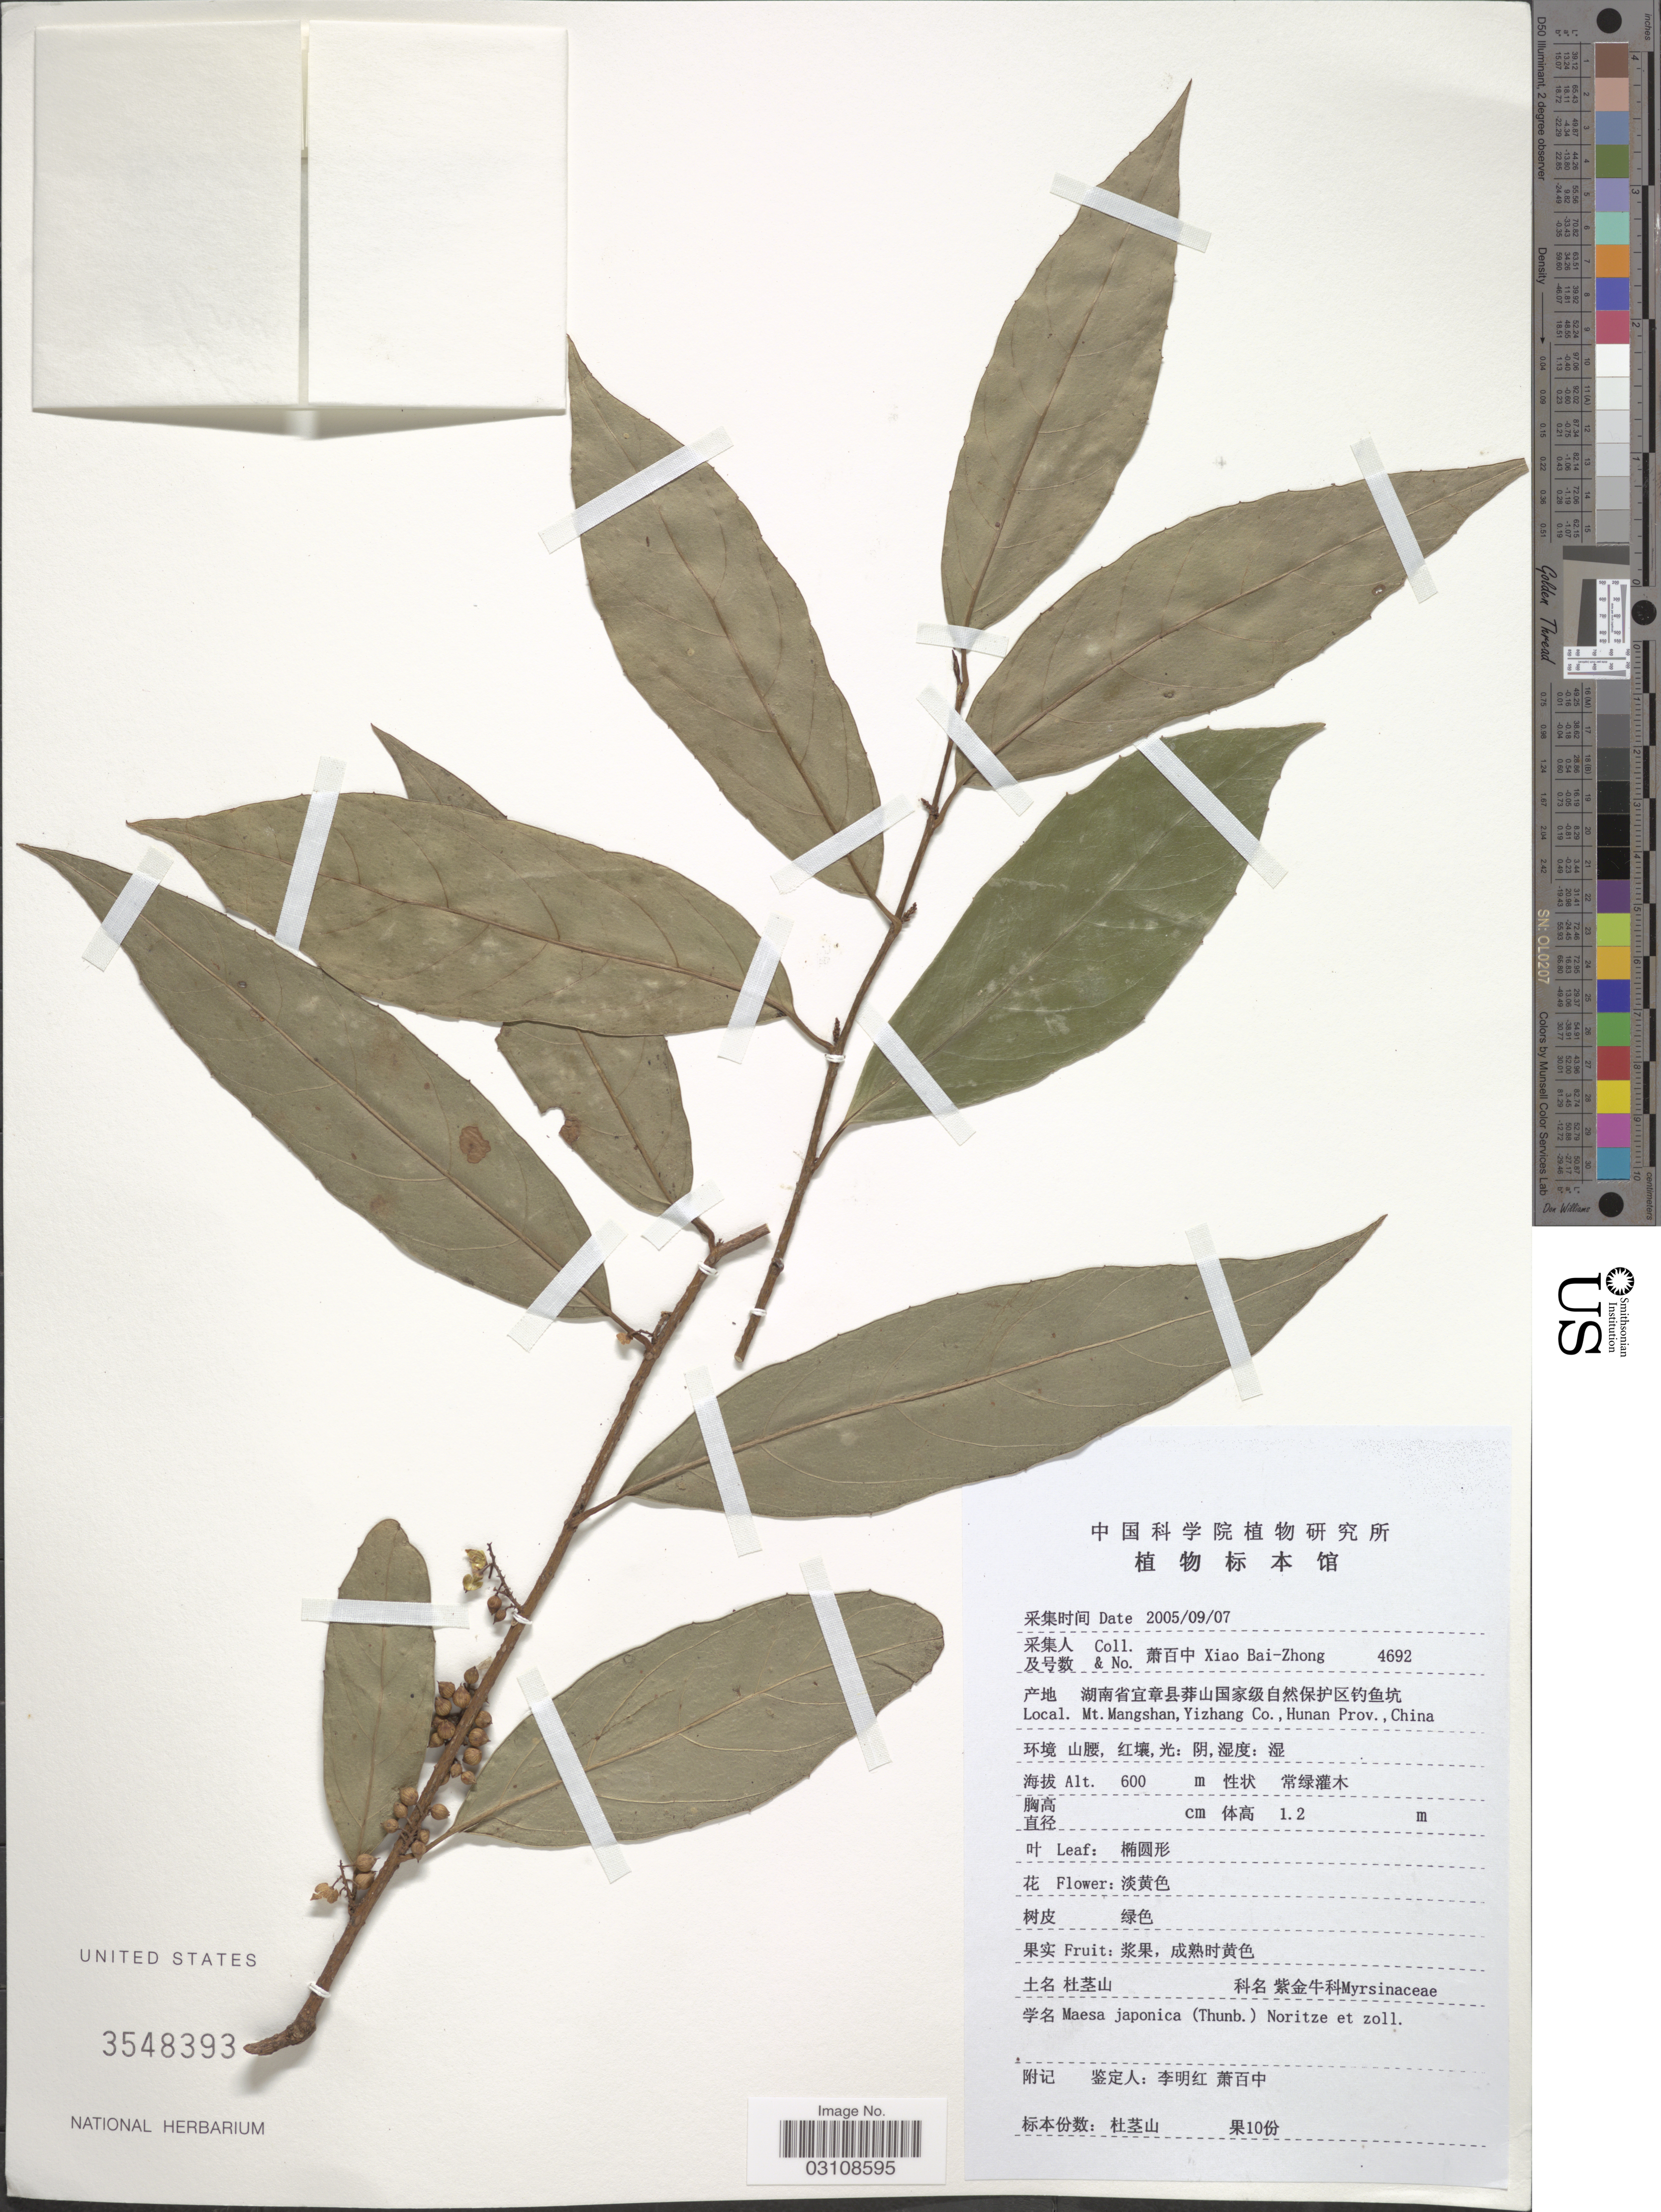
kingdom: Plantae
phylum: Tracheophyta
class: Magnoliopsida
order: Ericales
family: Primulaceae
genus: Maesa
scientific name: Maesa japonica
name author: Merr.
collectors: B. Z. Xiao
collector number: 4692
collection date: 2005-09-27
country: China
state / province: Hunan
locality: Mt. Mangshan, Yizhang Co.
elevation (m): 600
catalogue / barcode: US 3548393